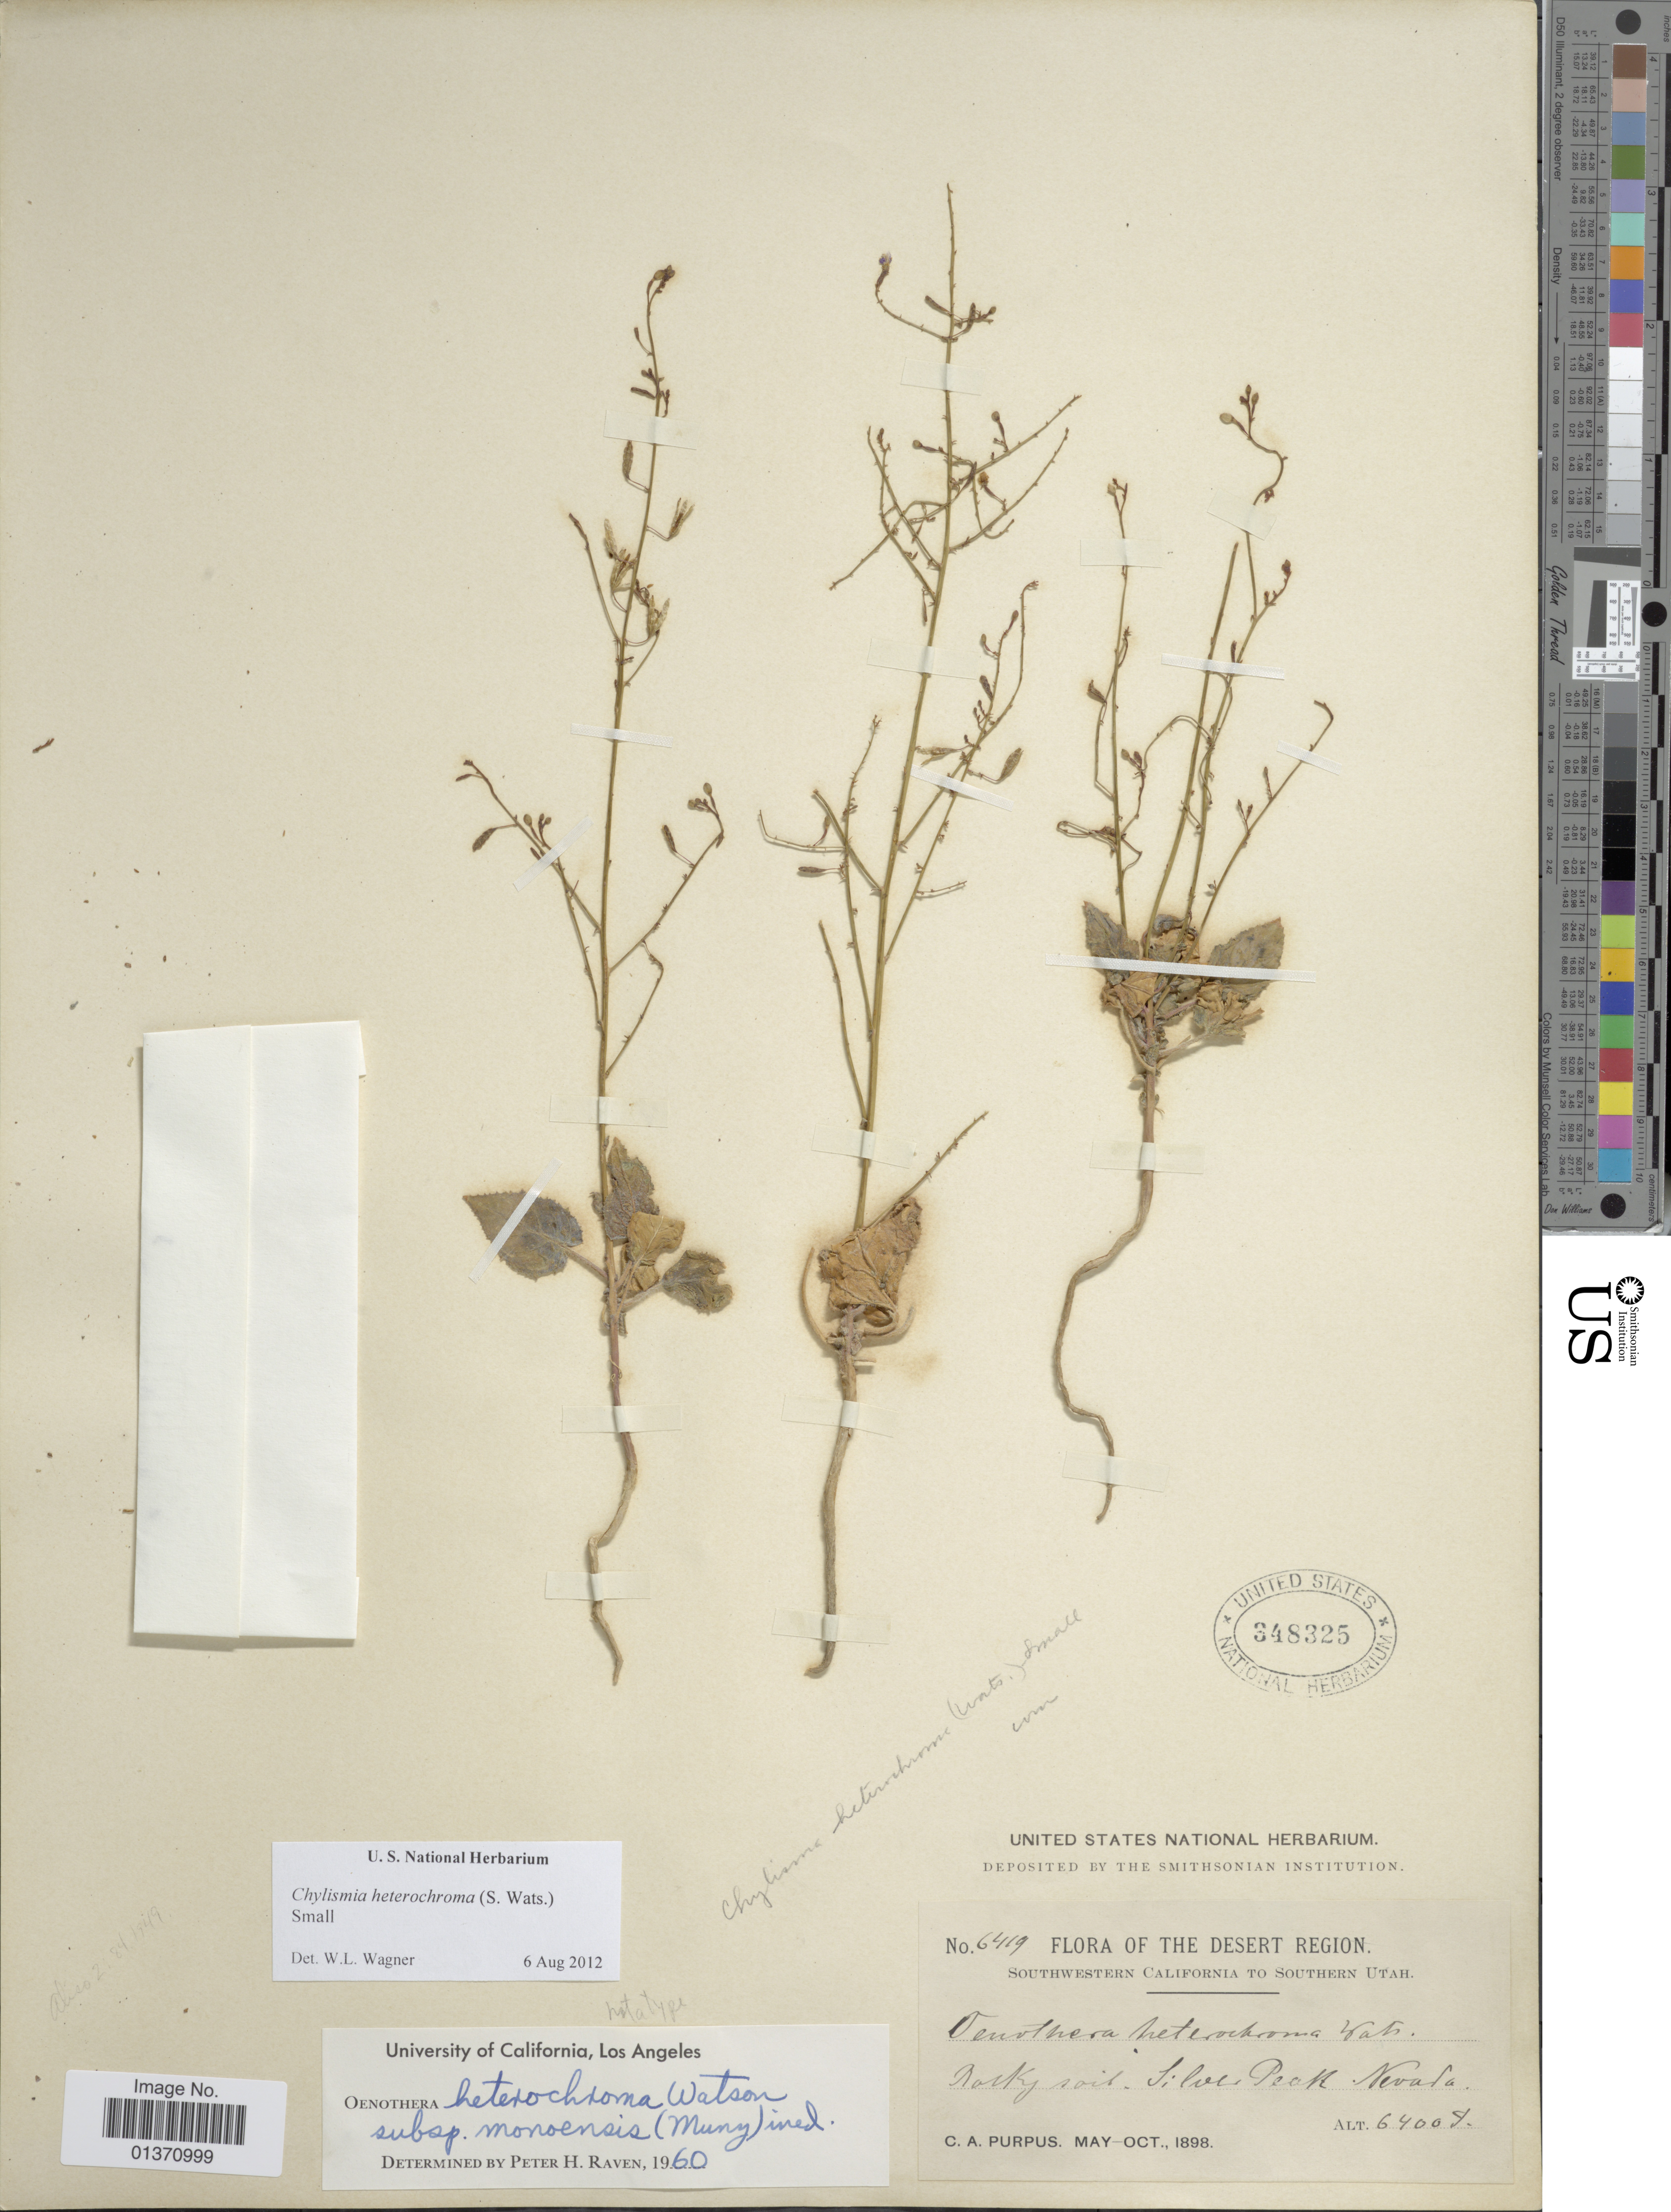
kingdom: Plantae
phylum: Tracheophyta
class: Magnoliopsida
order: Myrtales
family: Onagraceae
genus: Chylismia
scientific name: Chylismia heterochroma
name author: (S. Watson) Small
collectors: C. A. Purpus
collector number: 6419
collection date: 1898-05/1898-10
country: United States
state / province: Nevada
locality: Desert Region, Southwestern California to Southern Utah, Rocky soil, Silver Peak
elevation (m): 1951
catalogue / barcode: US 348325